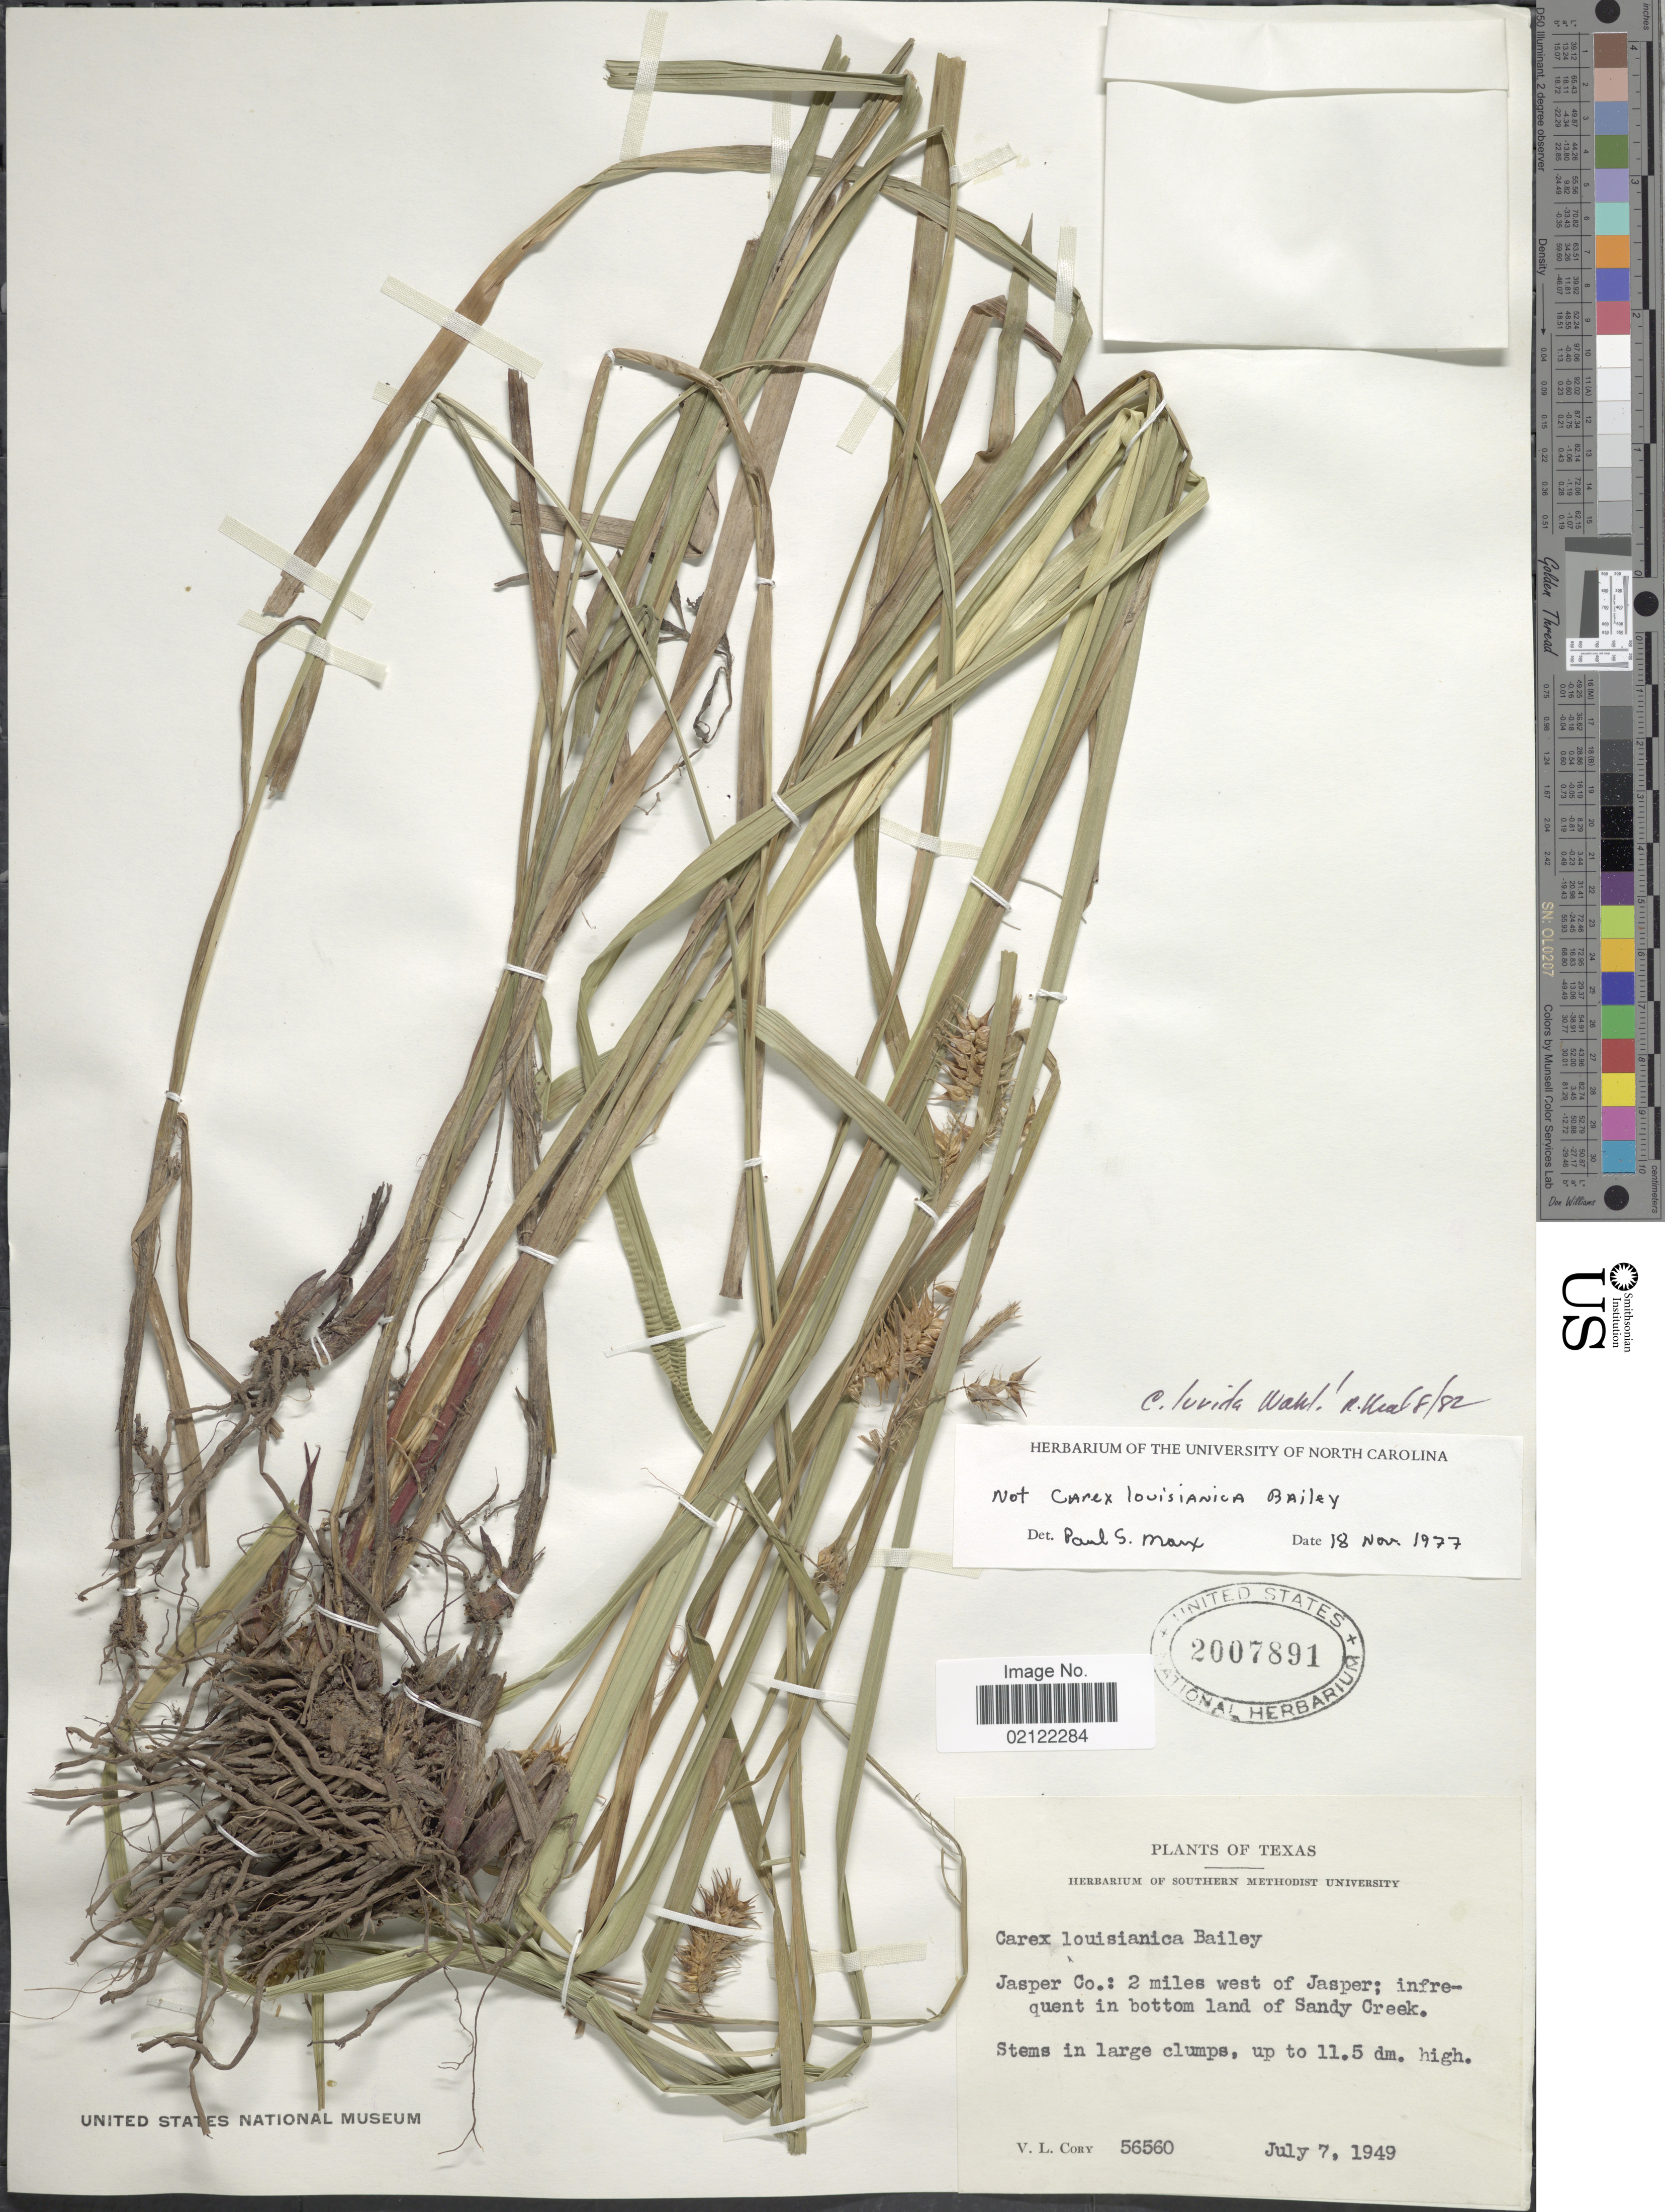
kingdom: Plantae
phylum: Tracheophyta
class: Liliopsida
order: Poales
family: Cyperaceae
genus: Carex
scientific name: Carex lurida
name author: Wahlenb.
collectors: V. Cory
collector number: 56560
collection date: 1949-07-07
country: United States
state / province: Texas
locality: Jasper Co.: 2 miles west of Jasper; infrequent in bottom land of Sandy Creek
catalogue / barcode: US 2007891